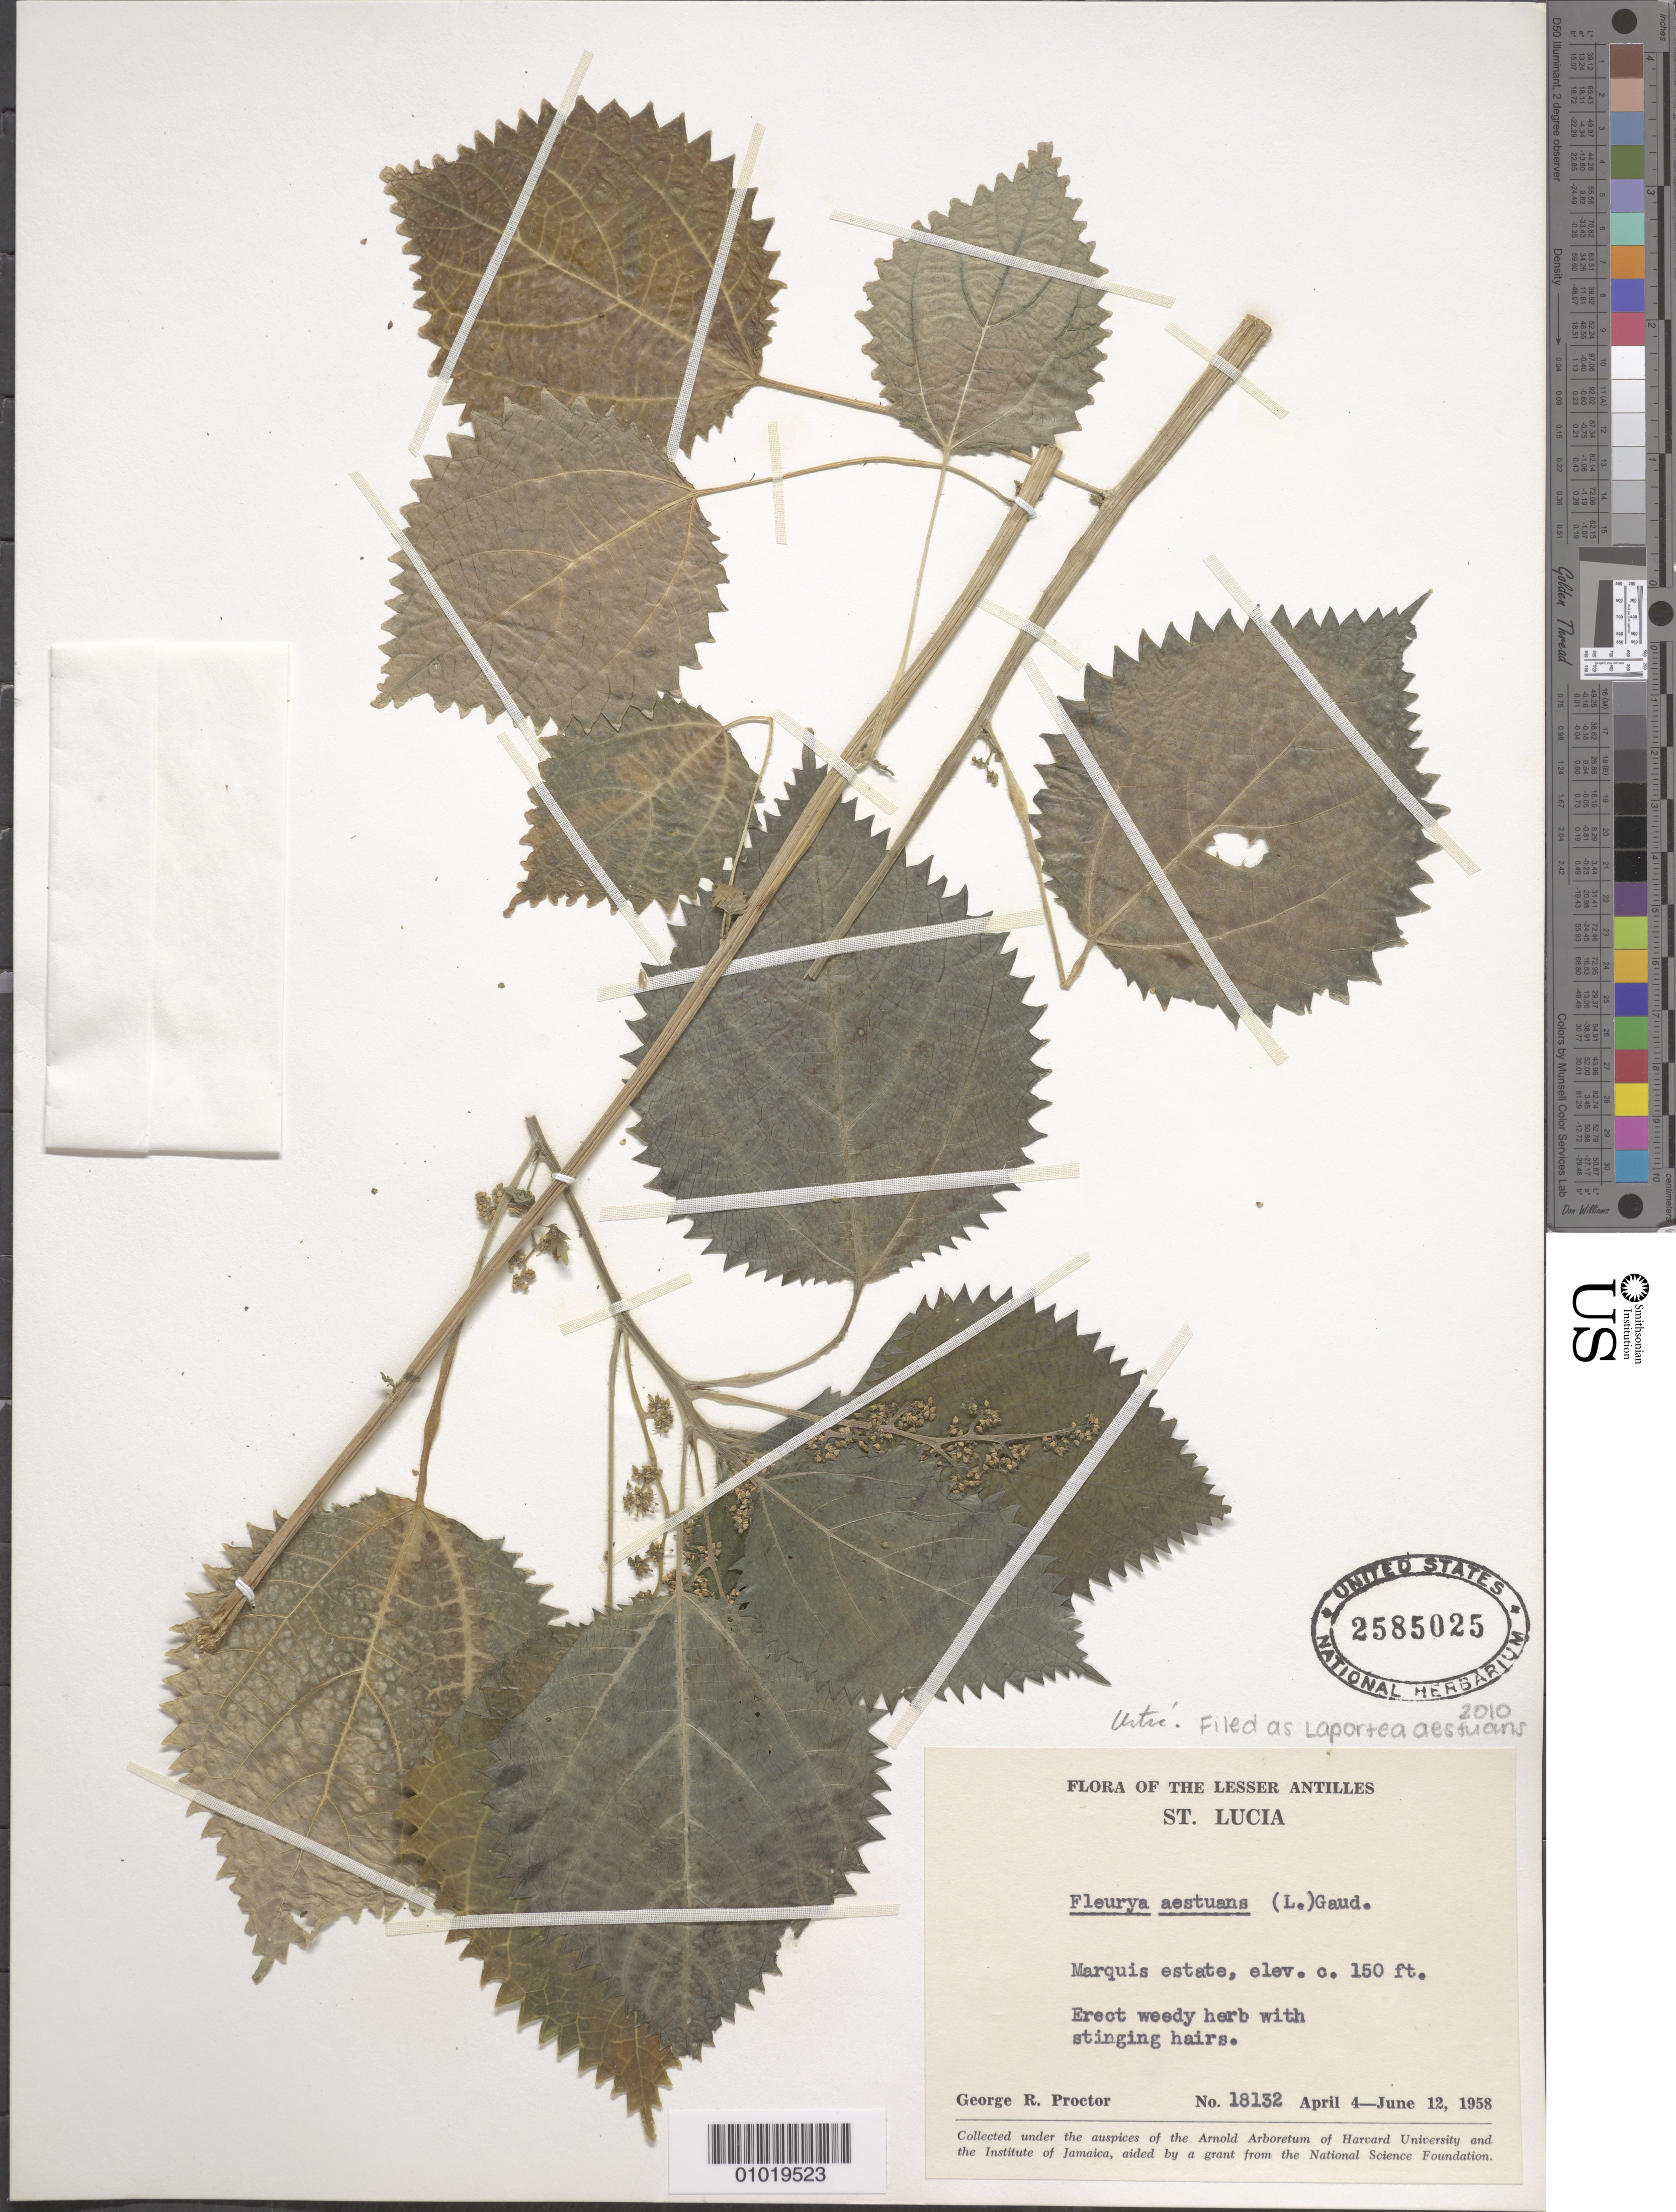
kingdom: Plantae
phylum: Tracheophyta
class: Magnoliopsida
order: Rosales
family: Urticaceae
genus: Laportea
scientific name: Laportea aestuans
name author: (L.) Chew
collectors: G. R. Proctor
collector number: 18132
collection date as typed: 04 Apr 1958 to 12 Jun 1958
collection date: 1958-04-04/1958-06-12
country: St. Lucia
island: St. Lucia I.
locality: Marquis Estate, Dauphin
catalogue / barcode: US 2585025